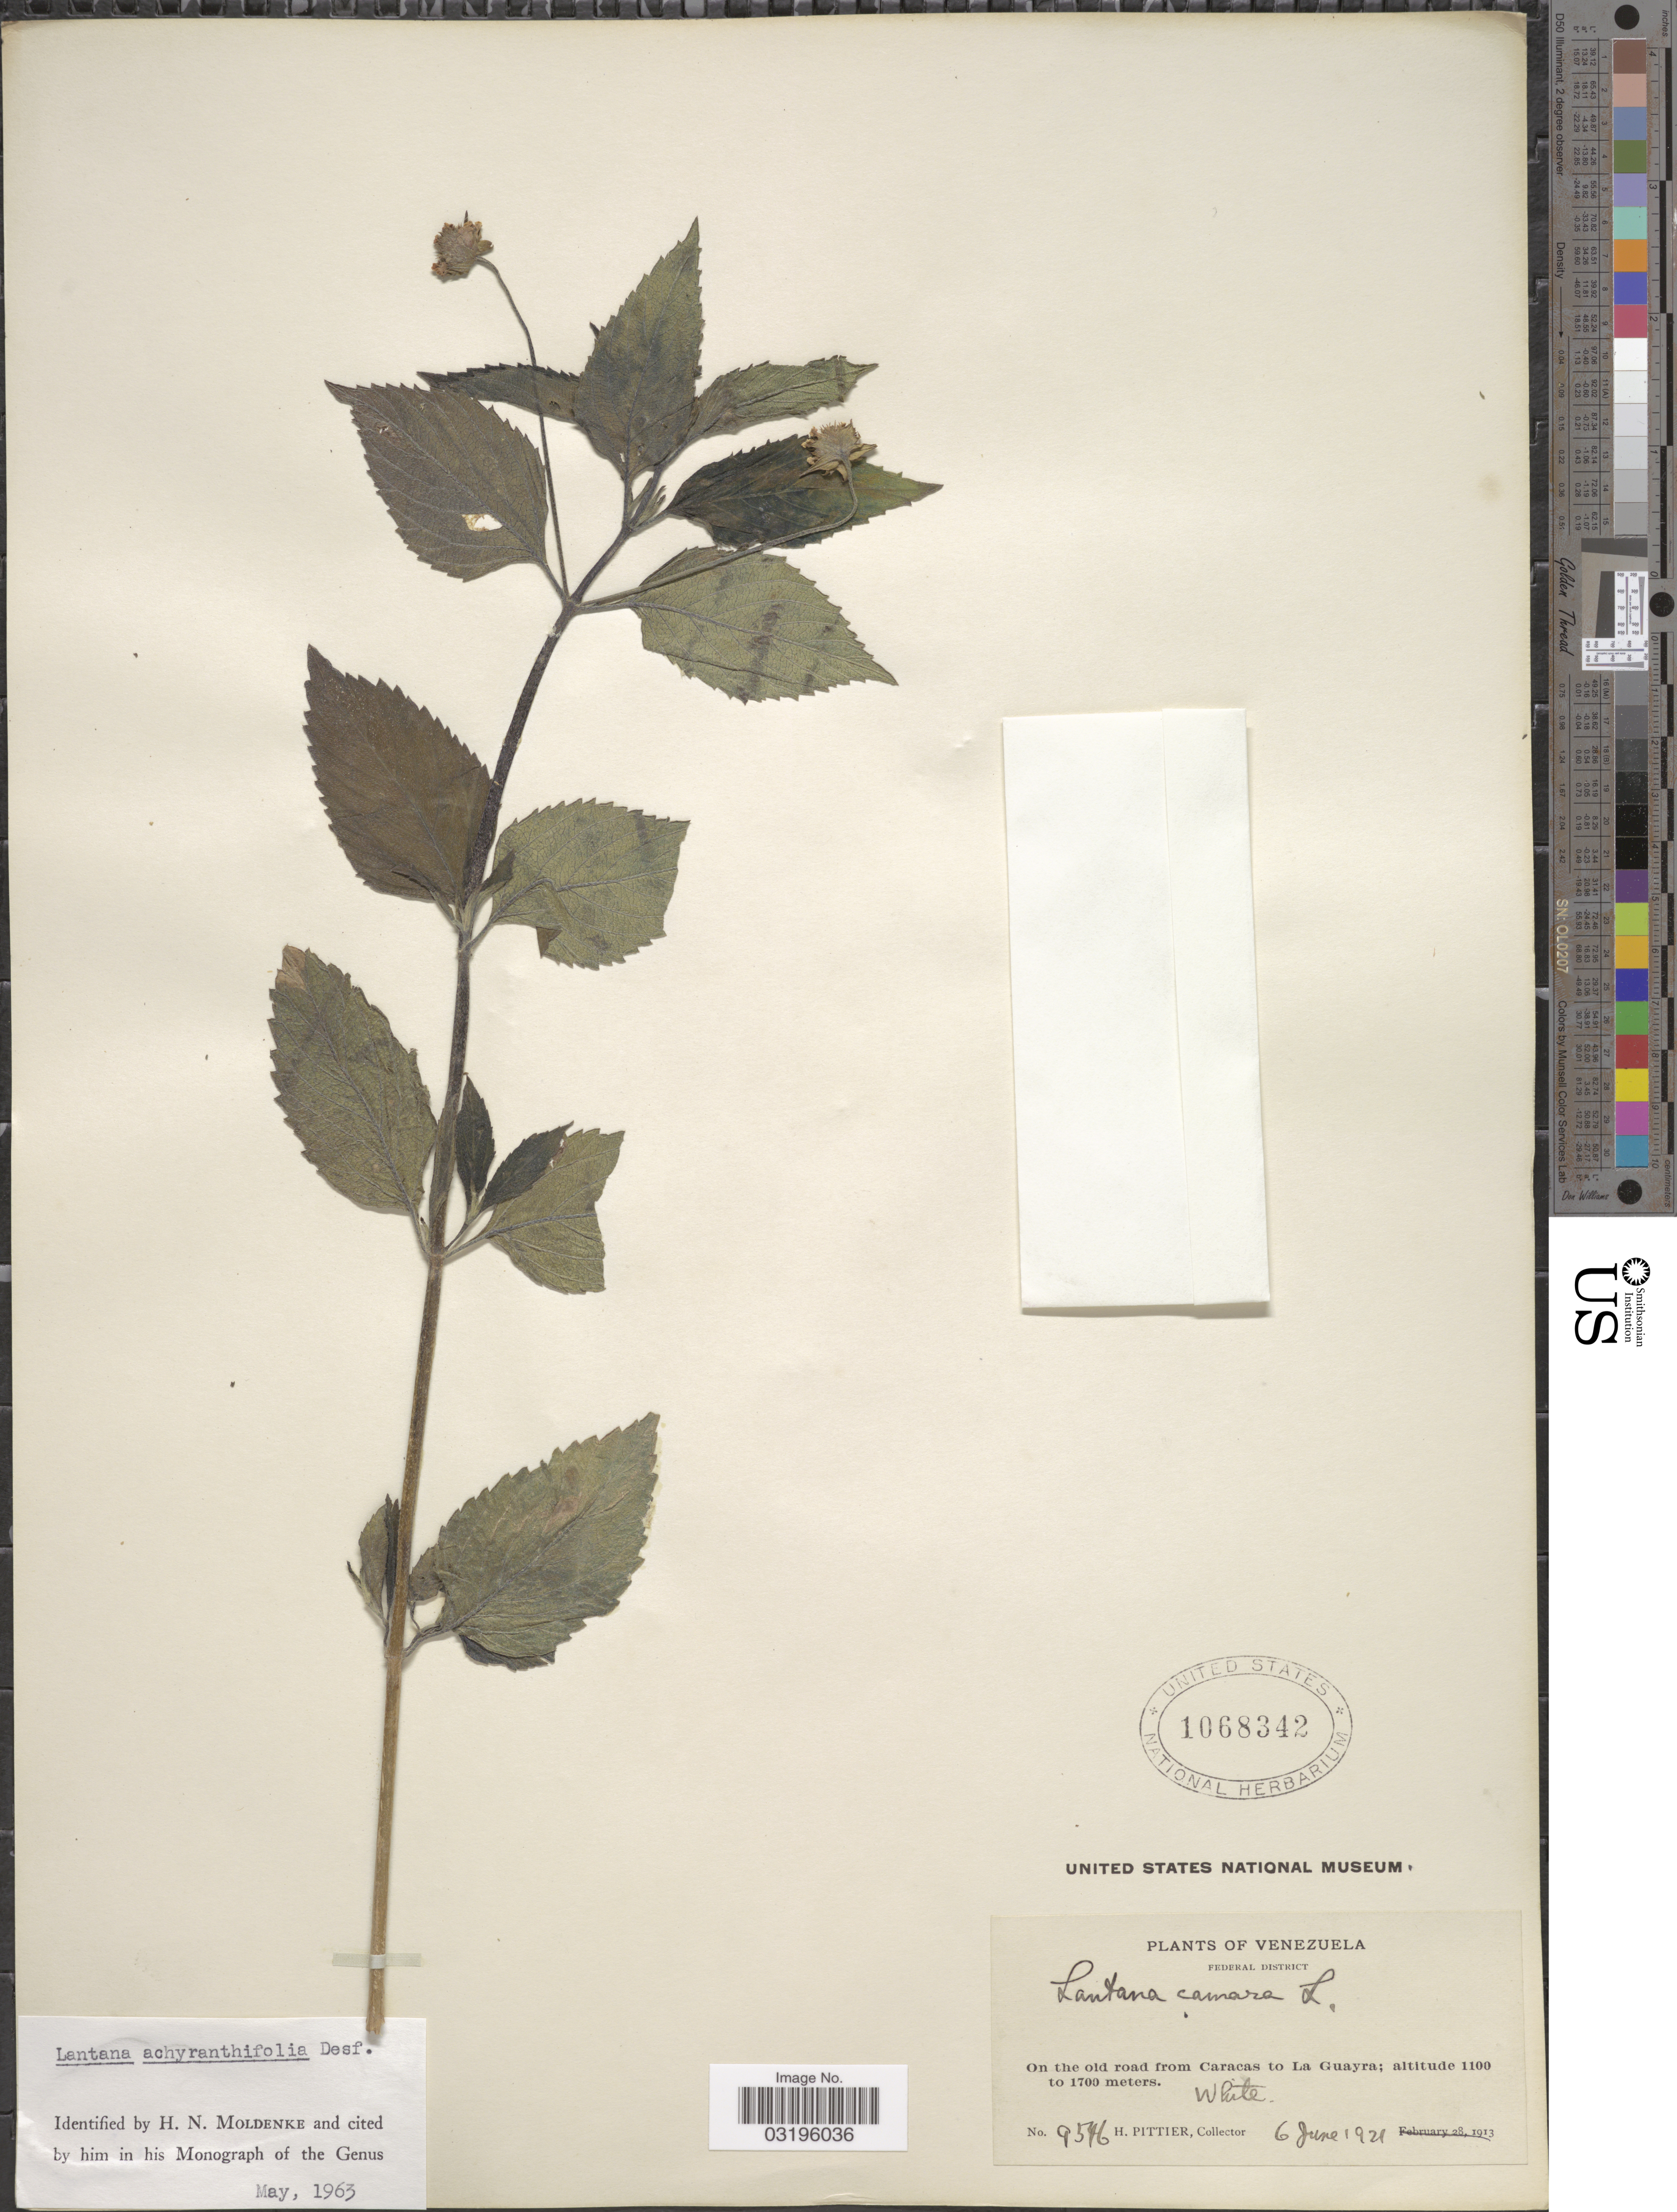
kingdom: Plantae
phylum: Tracheophyta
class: Magnoliopsida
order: Lamiales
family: Verbenaceae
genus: Lantana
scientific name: Lantana achyranthifolia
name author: Desf.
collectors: H. F. Pittier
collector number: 9546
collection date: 1921-06-06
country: Venezuela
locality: Federal District. On the Old Road from Caracas to La Guayra.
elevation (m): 1100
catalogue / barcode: US 1068342